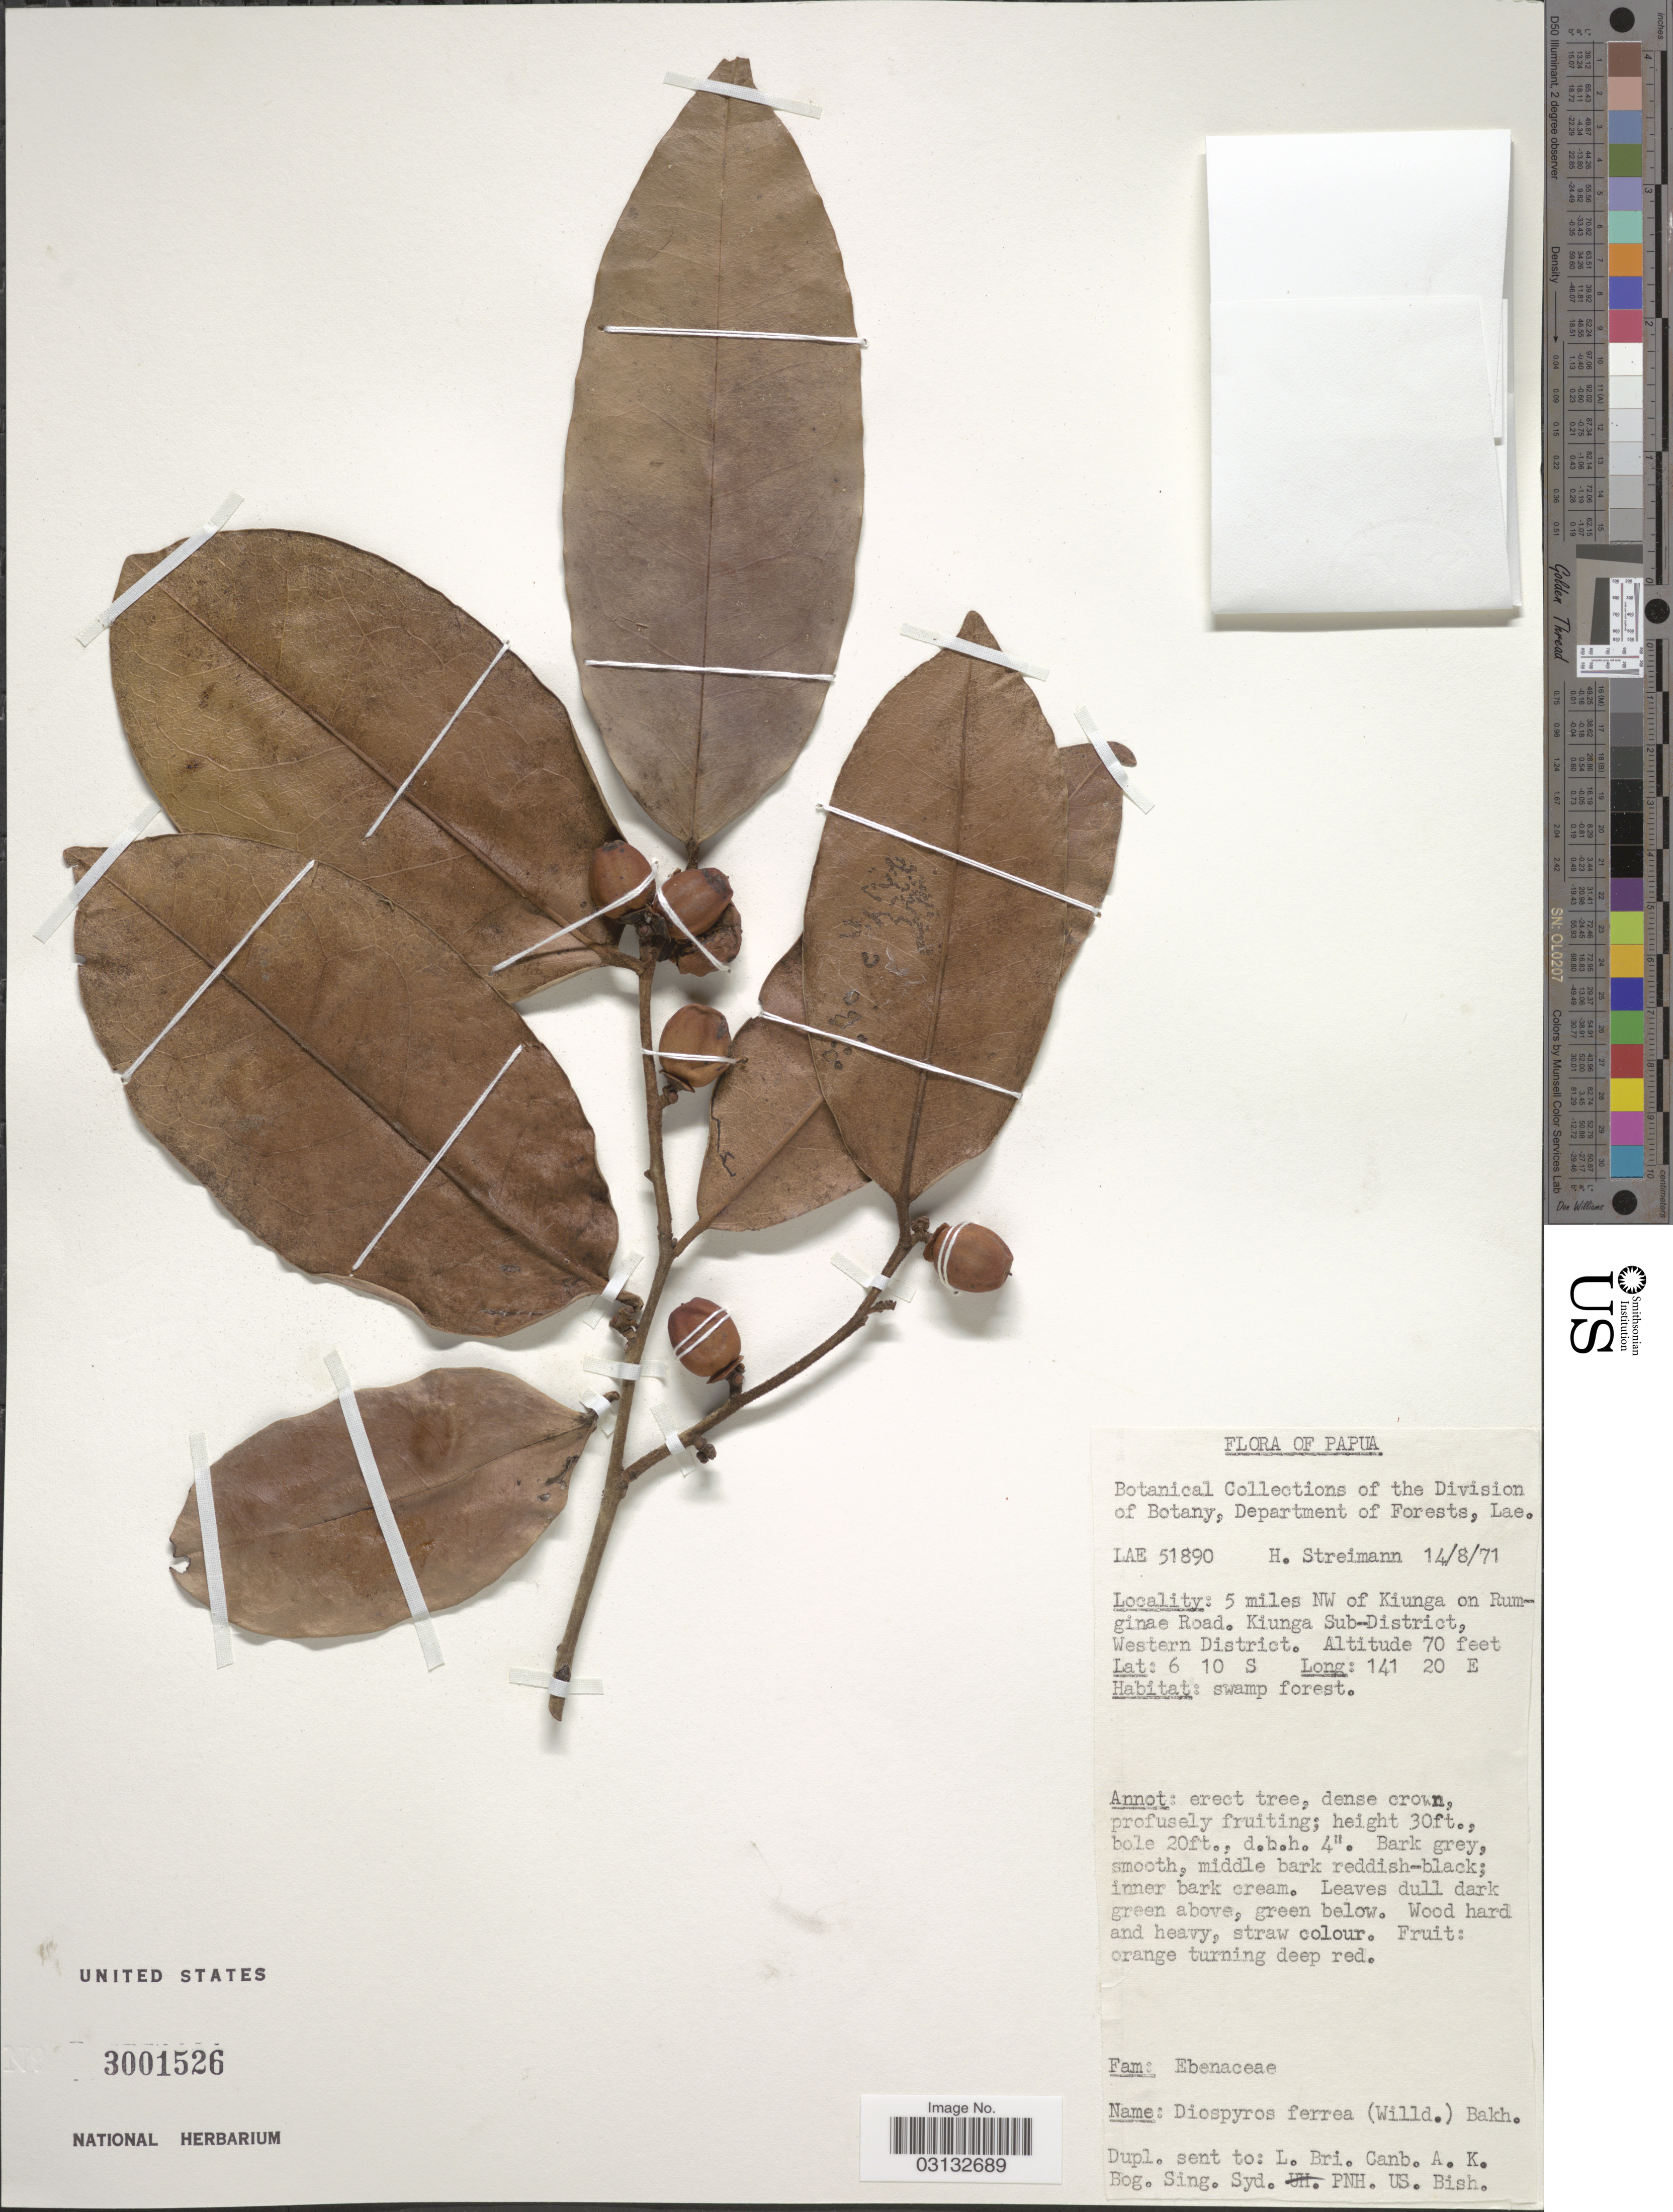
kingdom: Plantae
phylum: Tracheophyta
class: Magnoliopsida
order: Ericales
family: Ebenaceae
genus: Diospyros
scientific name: Diospyros ferrea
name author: (Willd.) Bakh.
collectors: H. Streimann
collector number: LAE51890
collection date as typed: Transcribed d/m/y: 14/8/71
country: Papua New Guinea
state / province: Manus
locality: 5 miles NW of Kiunga on Rumginae Road. Kiunga Sub-District, Western District.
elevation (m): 21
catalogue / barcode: US 3001526